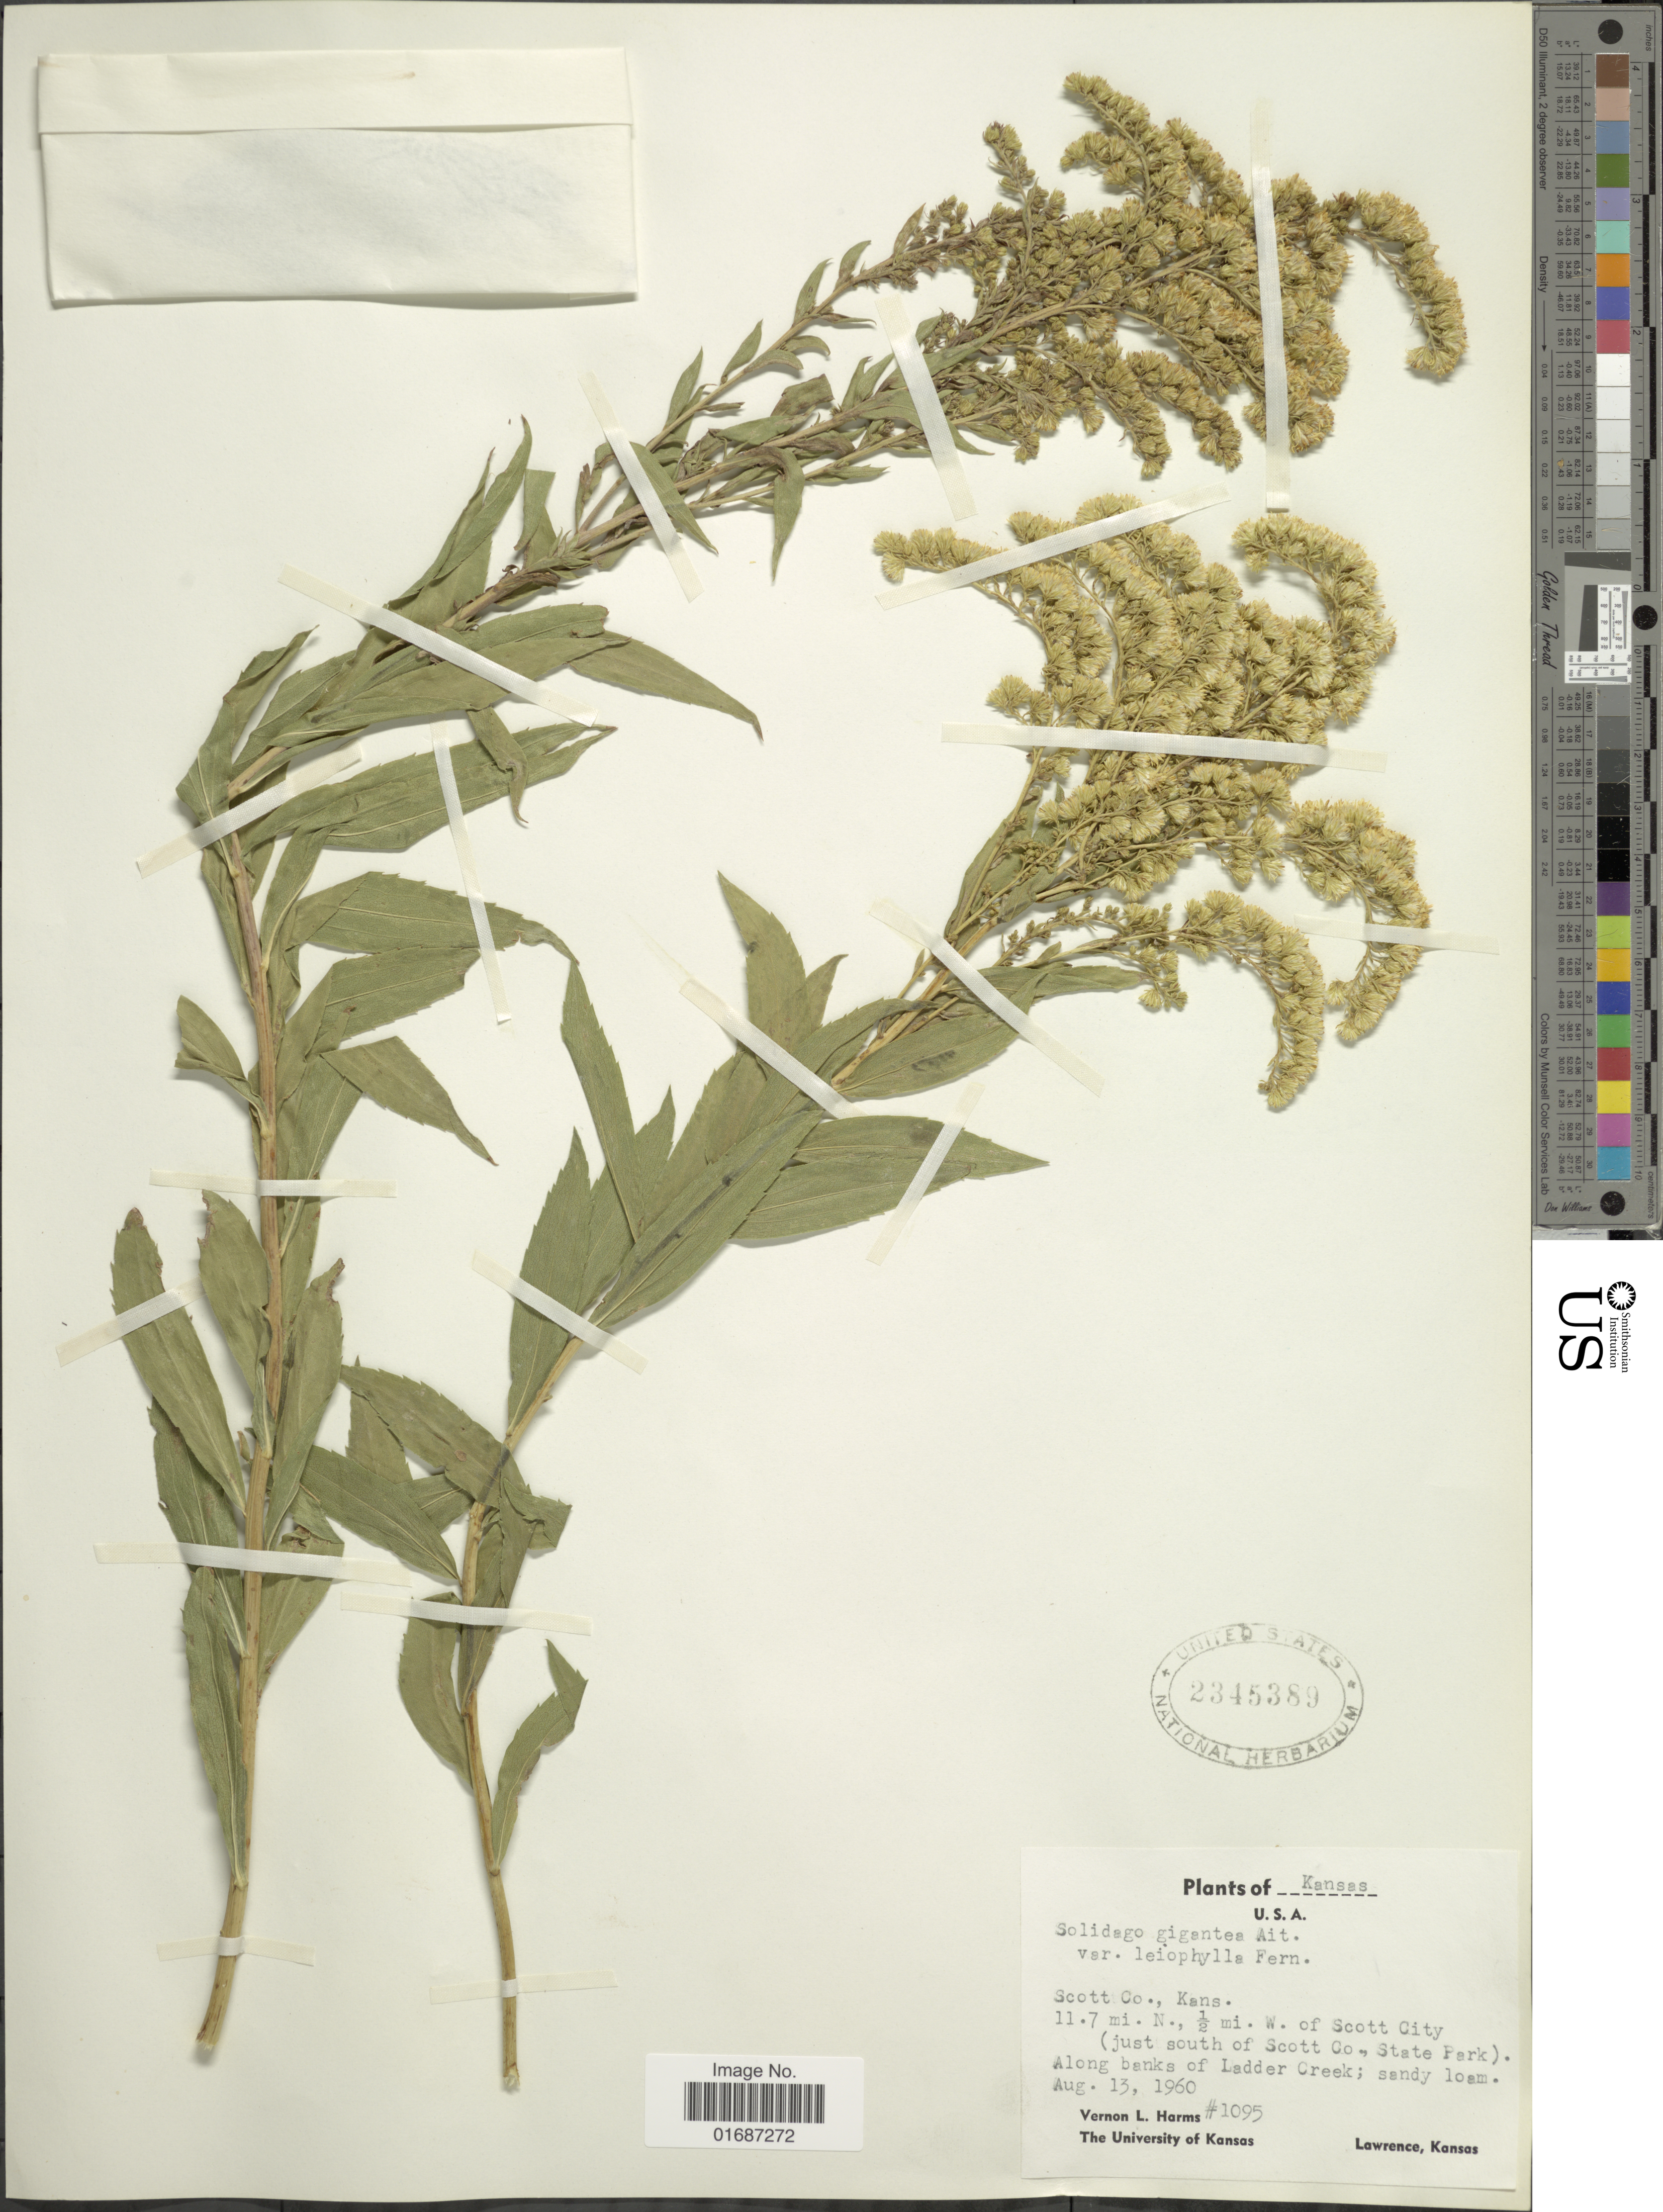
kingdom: Plantae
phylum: Tracheophyta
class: Magnoliopsida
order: Asterales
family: Asteraceae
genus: Solidago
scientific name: Solidago gigantea var. leiophylla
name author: Fernald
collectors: V. Harms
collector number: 1095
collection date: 1960-08-13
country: United States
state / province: Kansas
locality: Scott Co. 11.7 mi. N., ½ mi. W. of Scott City (just south of Scott Co., State Park), Along banks of Ladder Creek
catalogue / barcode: US 2345389